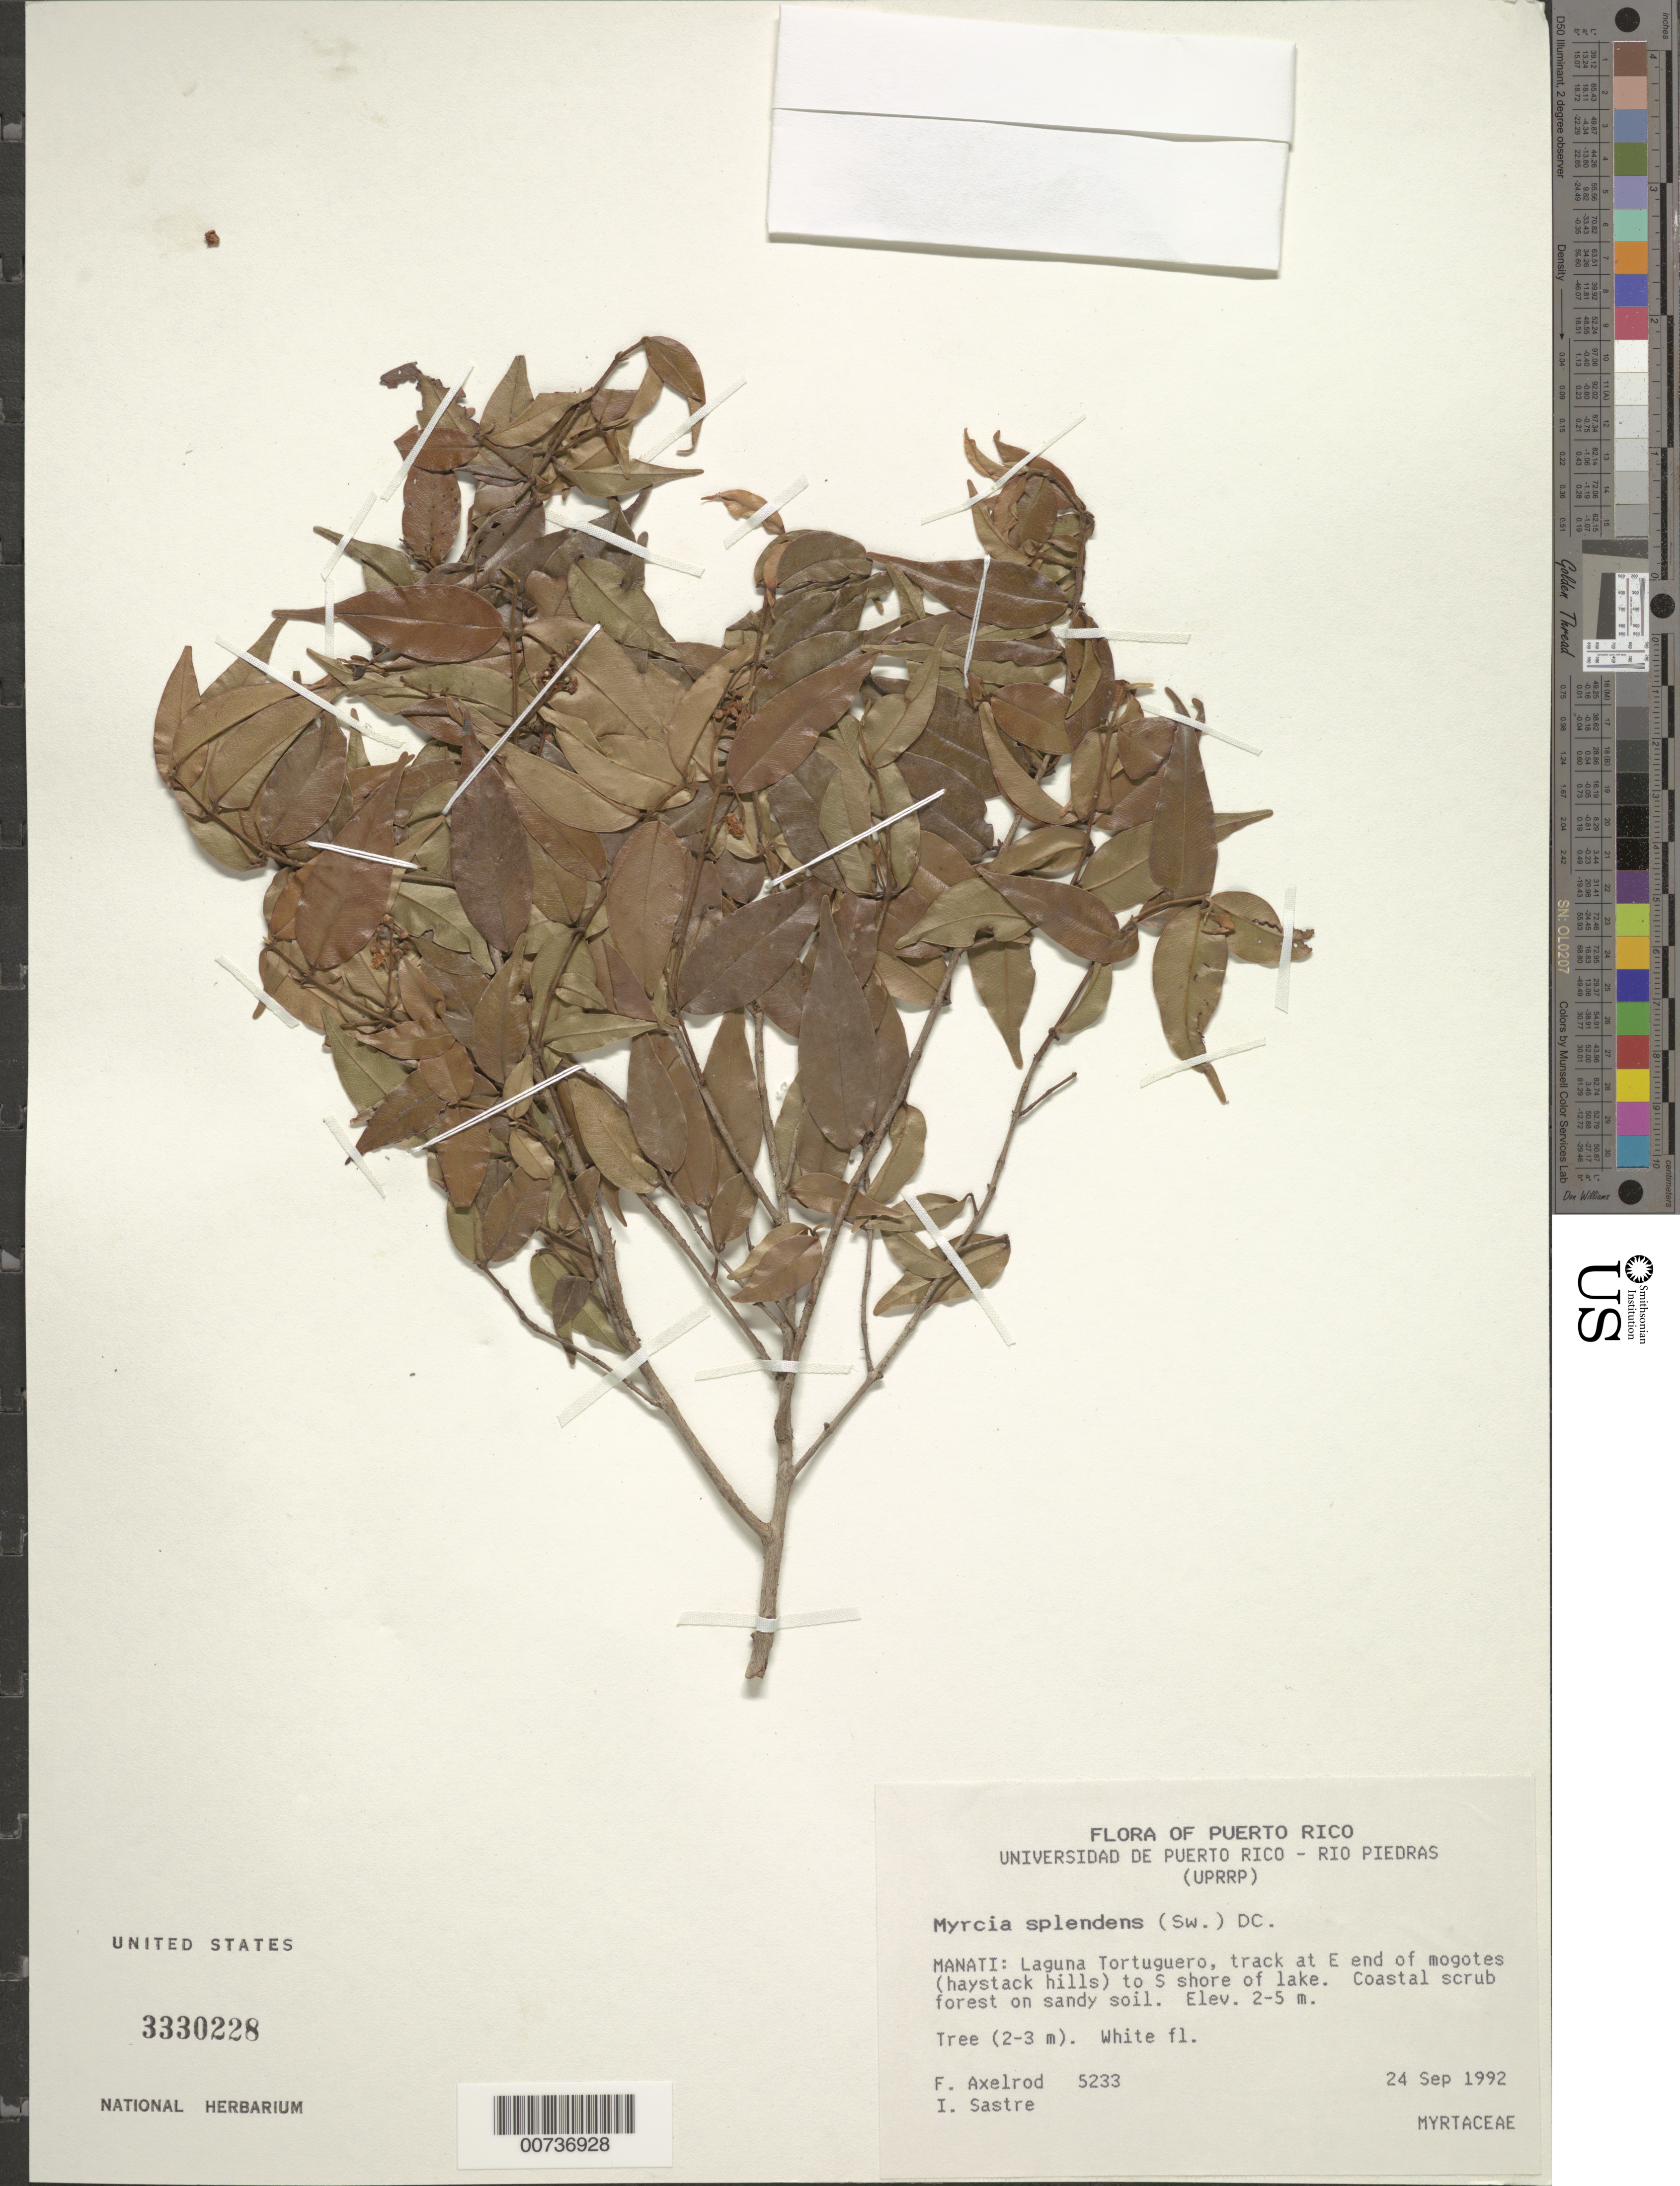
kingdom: Plantae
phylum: Tracheophyta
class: Magnoliopsida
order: Myrtales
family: Myrtaceae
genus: Myrcia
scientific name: Myrcia splendens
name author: (Sw.) DC.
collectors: F. S. Axelrod & I. Sastre-de Jesús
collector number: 5233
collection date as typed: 24 Sep 1992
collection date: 1992-09-24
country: Puerto Rico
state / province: Manatí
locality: Manati: Laguna Tortuguero, track at E end of mogotes (haystack hills) to S shore of lake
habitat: Coastal scrub forest on sandy soil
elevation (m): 2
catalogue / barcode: US 3330228